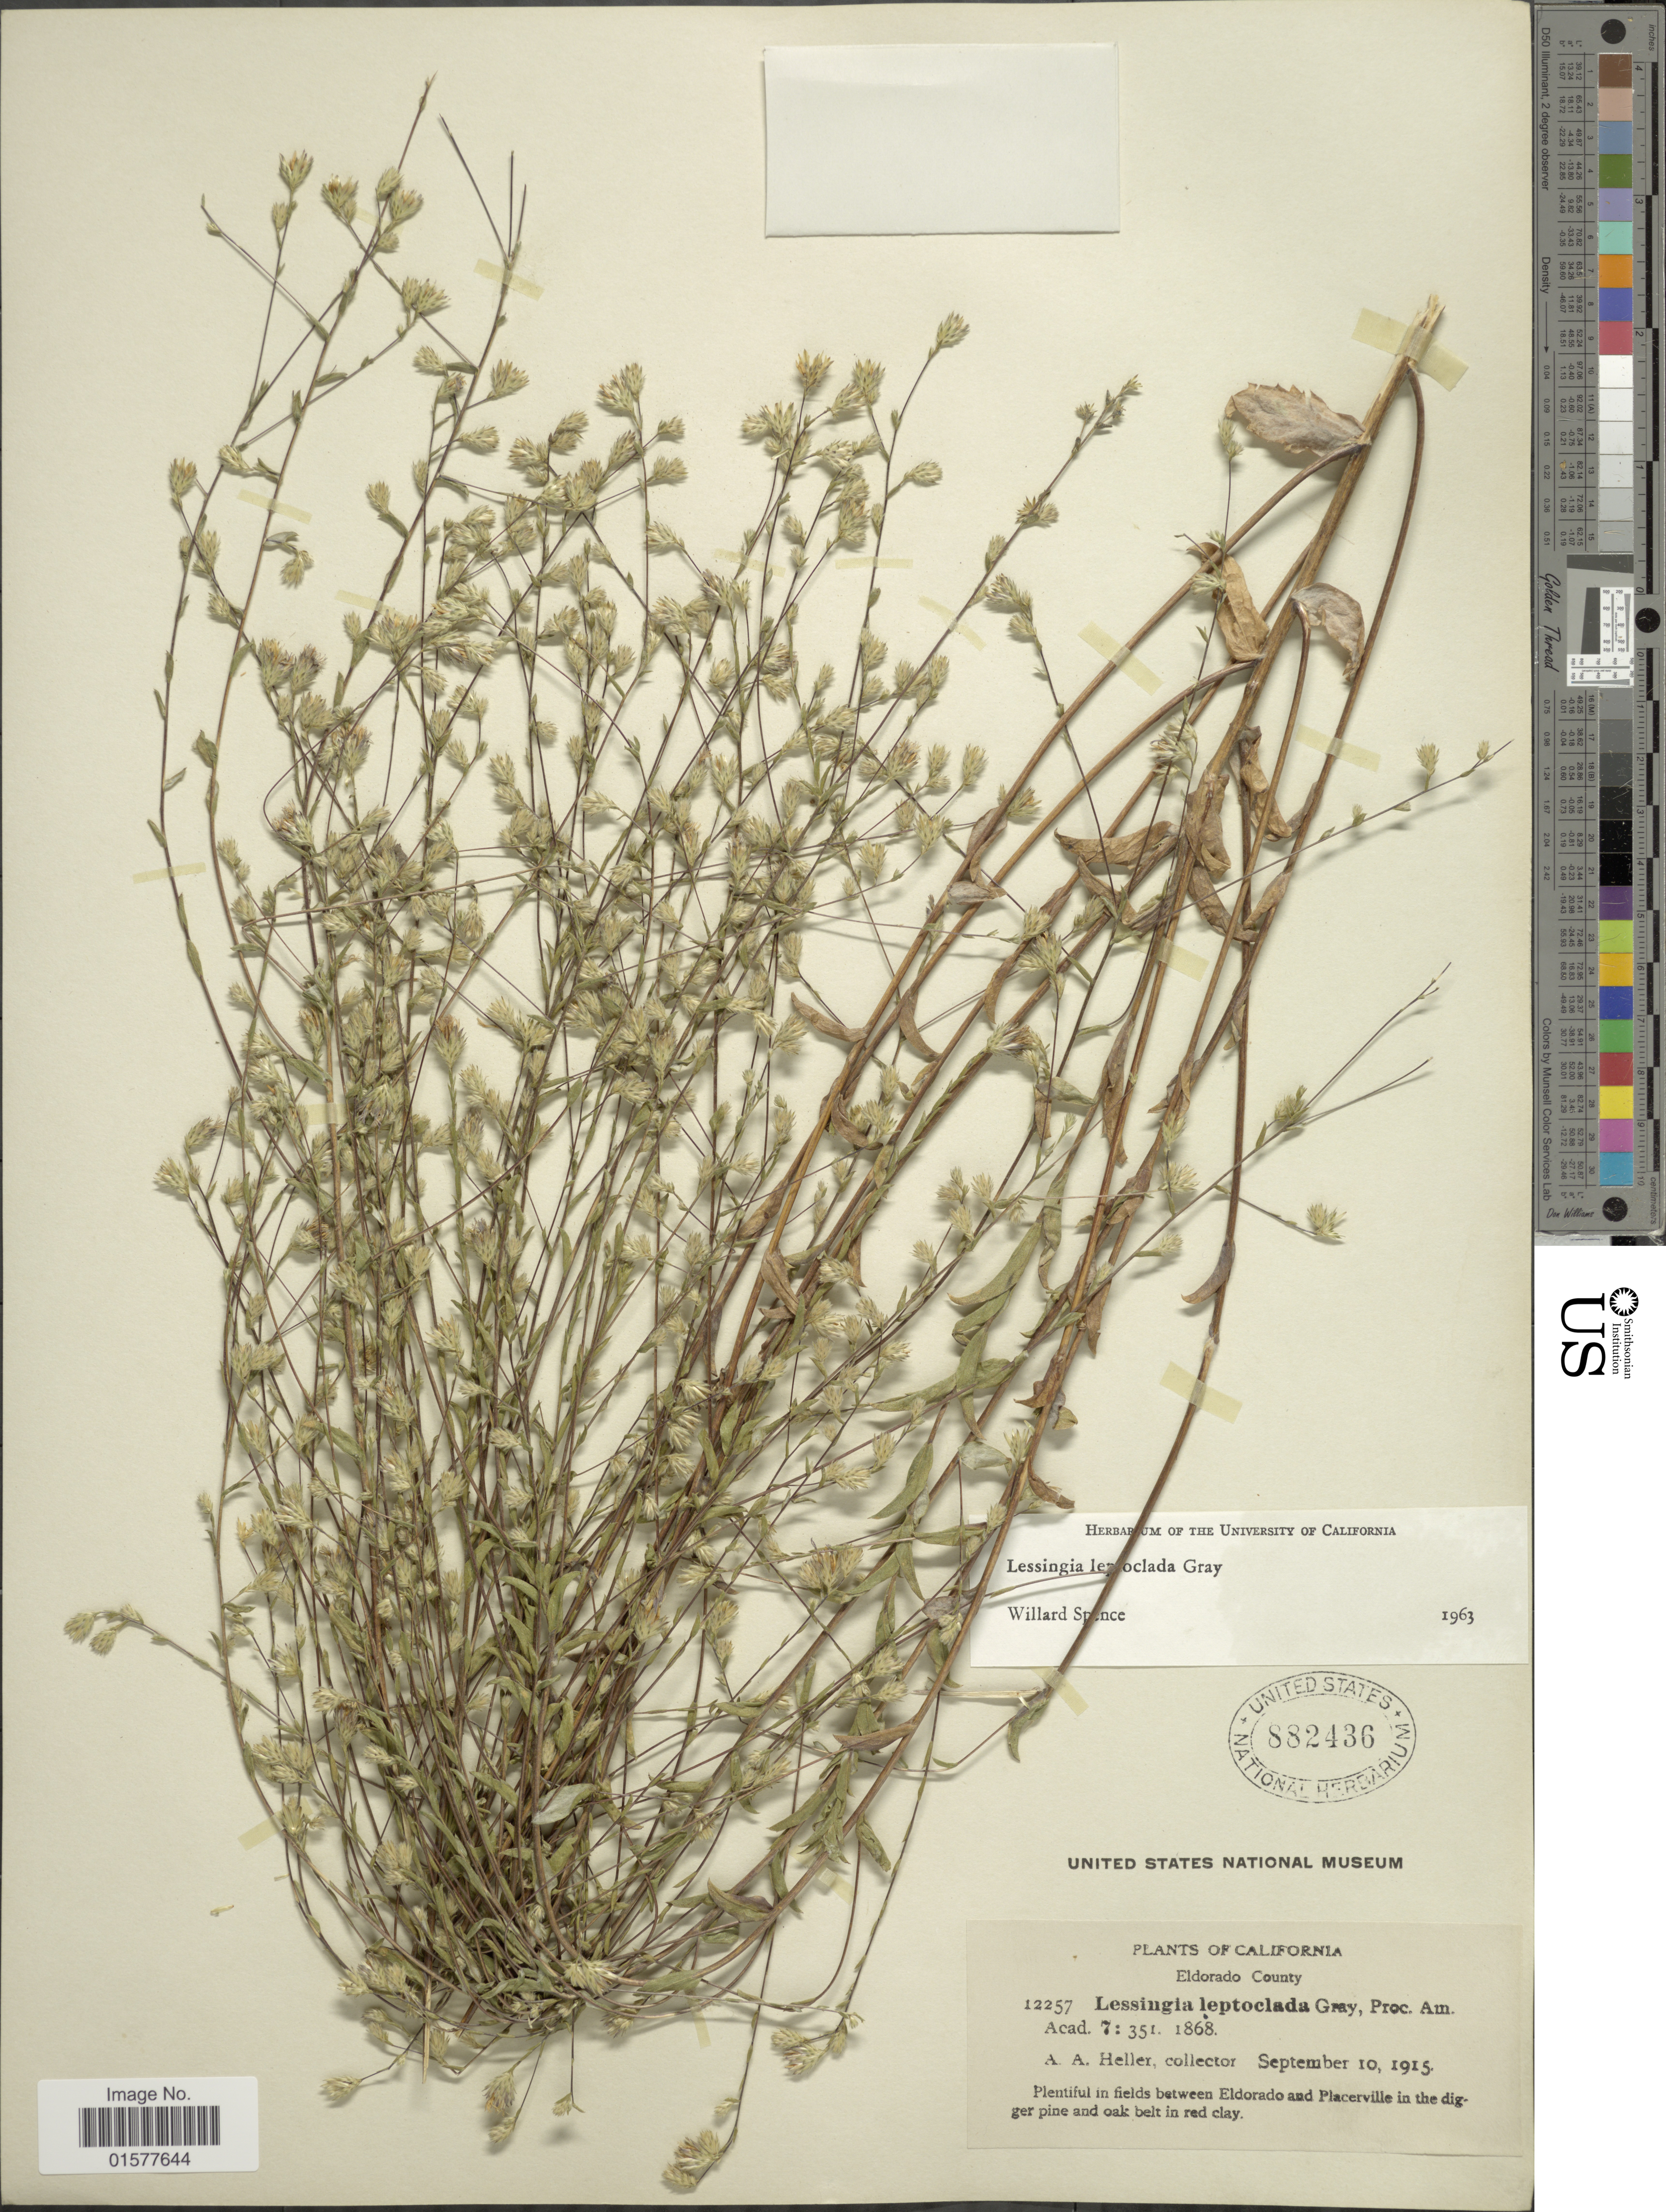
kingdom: Plantae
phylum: Tracheophyta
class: Magnoliopsida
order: Asterales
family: Asteraceae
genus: Lessingia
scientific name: Lessingia leptoclada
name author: A. Gray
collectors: A. A. Heller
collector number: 12257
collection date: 1915-09-10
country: United States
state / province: California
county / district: El Dorado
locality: Eldorado County, Plentiful in fields between Eldorado and Placerville in the digger pine oak belt in red clay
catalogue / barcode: US 882436